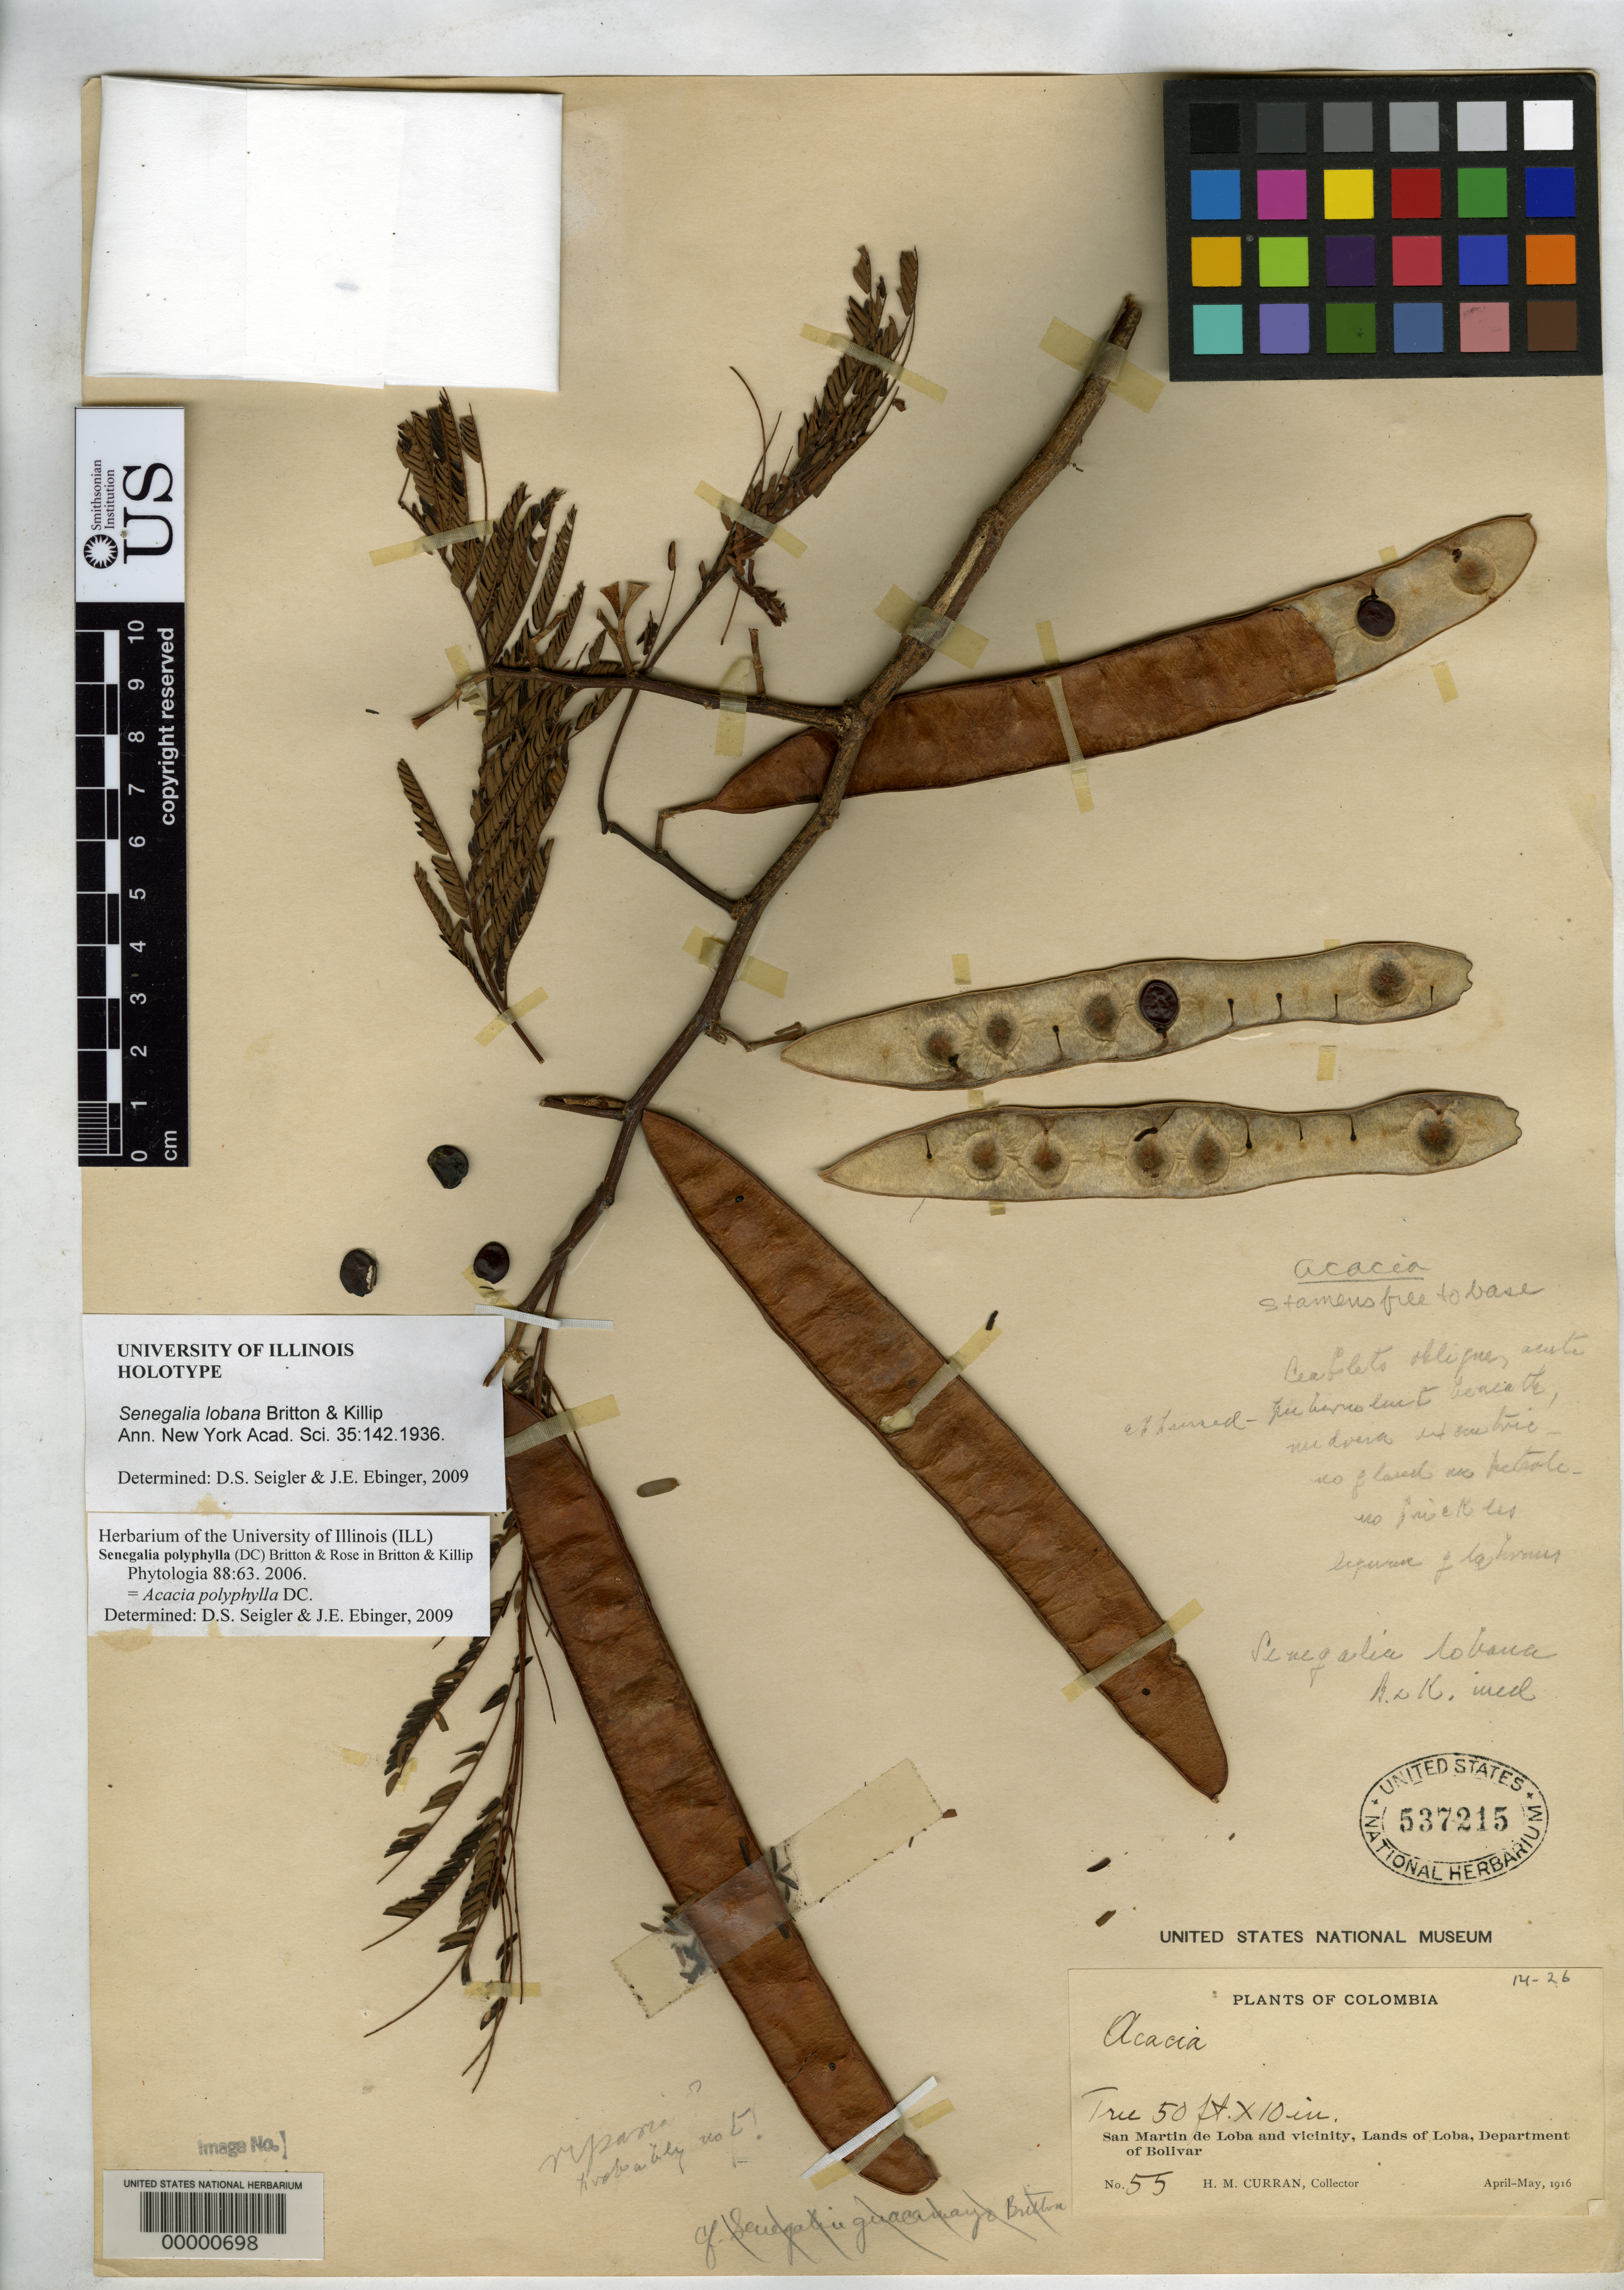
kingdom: Plantae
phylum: Tracheophyta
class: Magnoliopsida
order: Fabales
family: Fabaceae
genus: Senegalia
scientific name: Senegalia lobana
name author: Britton & Killip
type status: Holotype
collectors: H. M. Curran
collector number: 55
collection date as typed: Apr 1916 to -- May 1916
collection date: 1916-04/1916-05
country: Colombia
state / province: Bolívar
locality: San Martin de Loba.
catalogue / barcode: US 537215